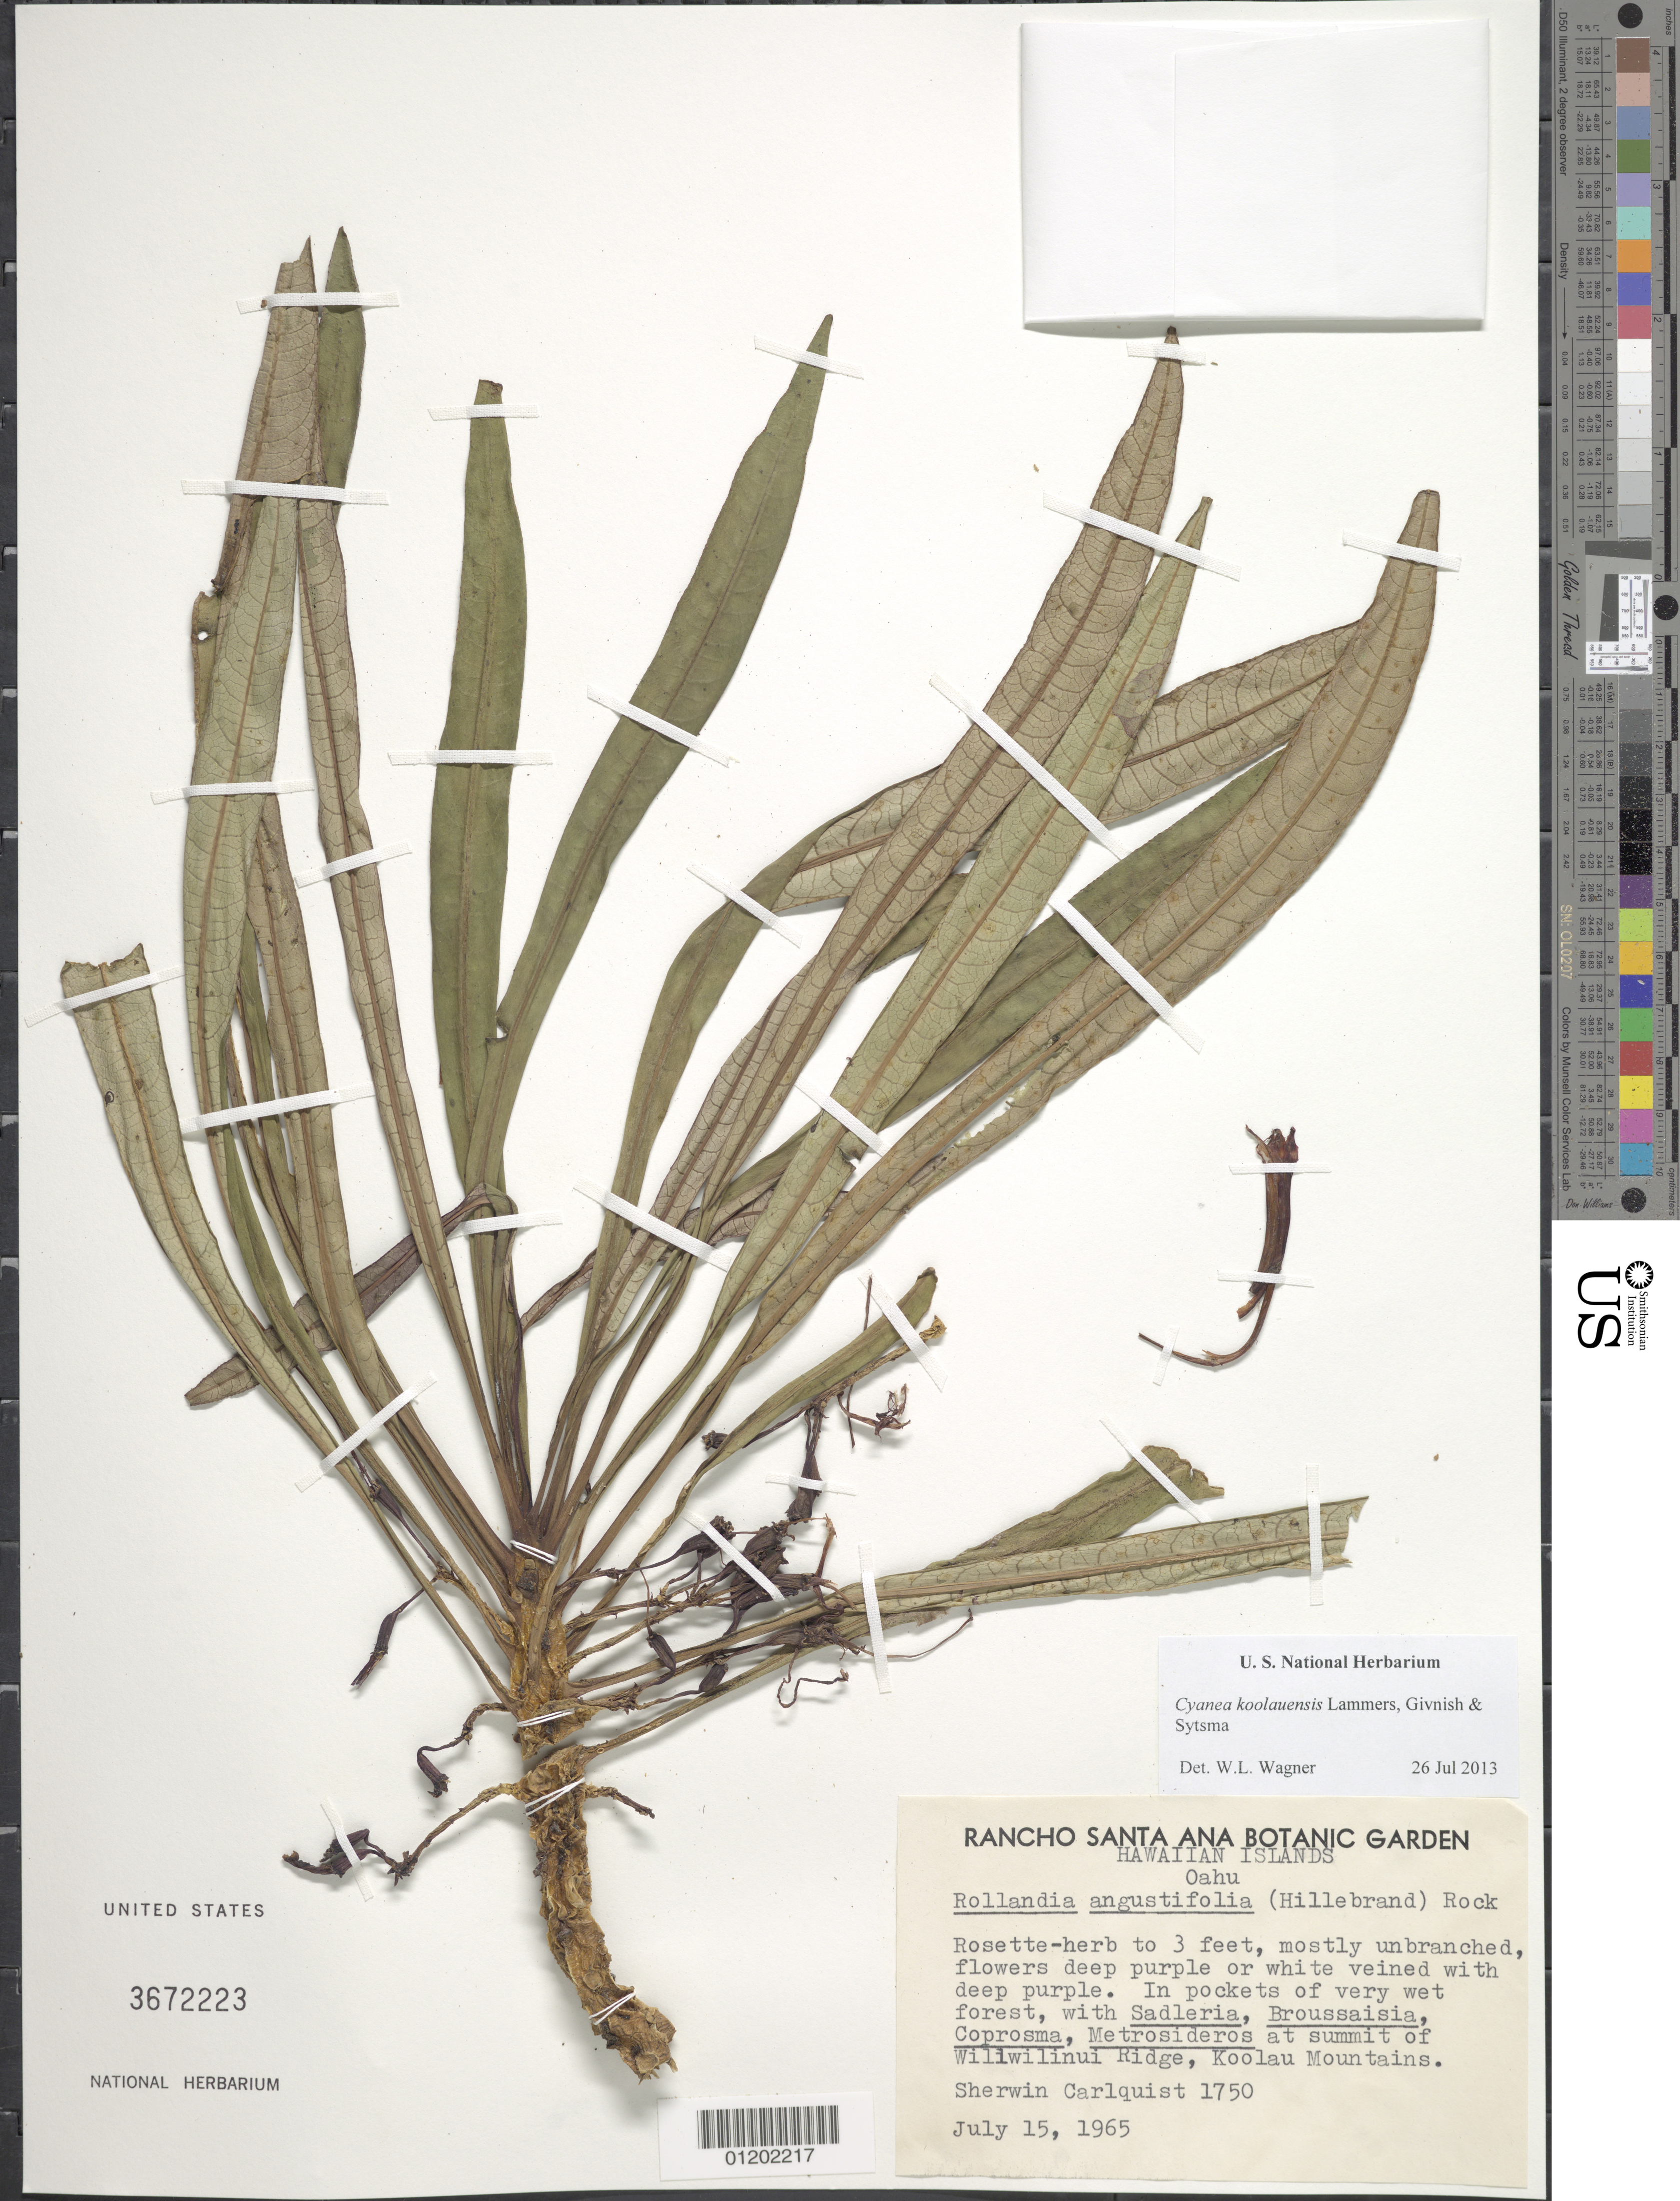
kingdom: Plantae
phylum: Tracheophyta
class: Magnoliopsida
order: Asterales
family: Campanulaceae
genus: Cyanea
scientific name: Cyanea koolauensis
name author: Lammers et al.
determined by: Wagner, W. L., (BOT), Smithsonian Institution - National Museum of Natural History (UNITED STATES)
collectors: S. Carlquist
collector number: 1750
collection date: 1965-07-15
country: United States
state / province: Hawaii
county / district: Honolulu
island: Oahu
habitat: Wet forest.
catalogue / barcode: US 3672222